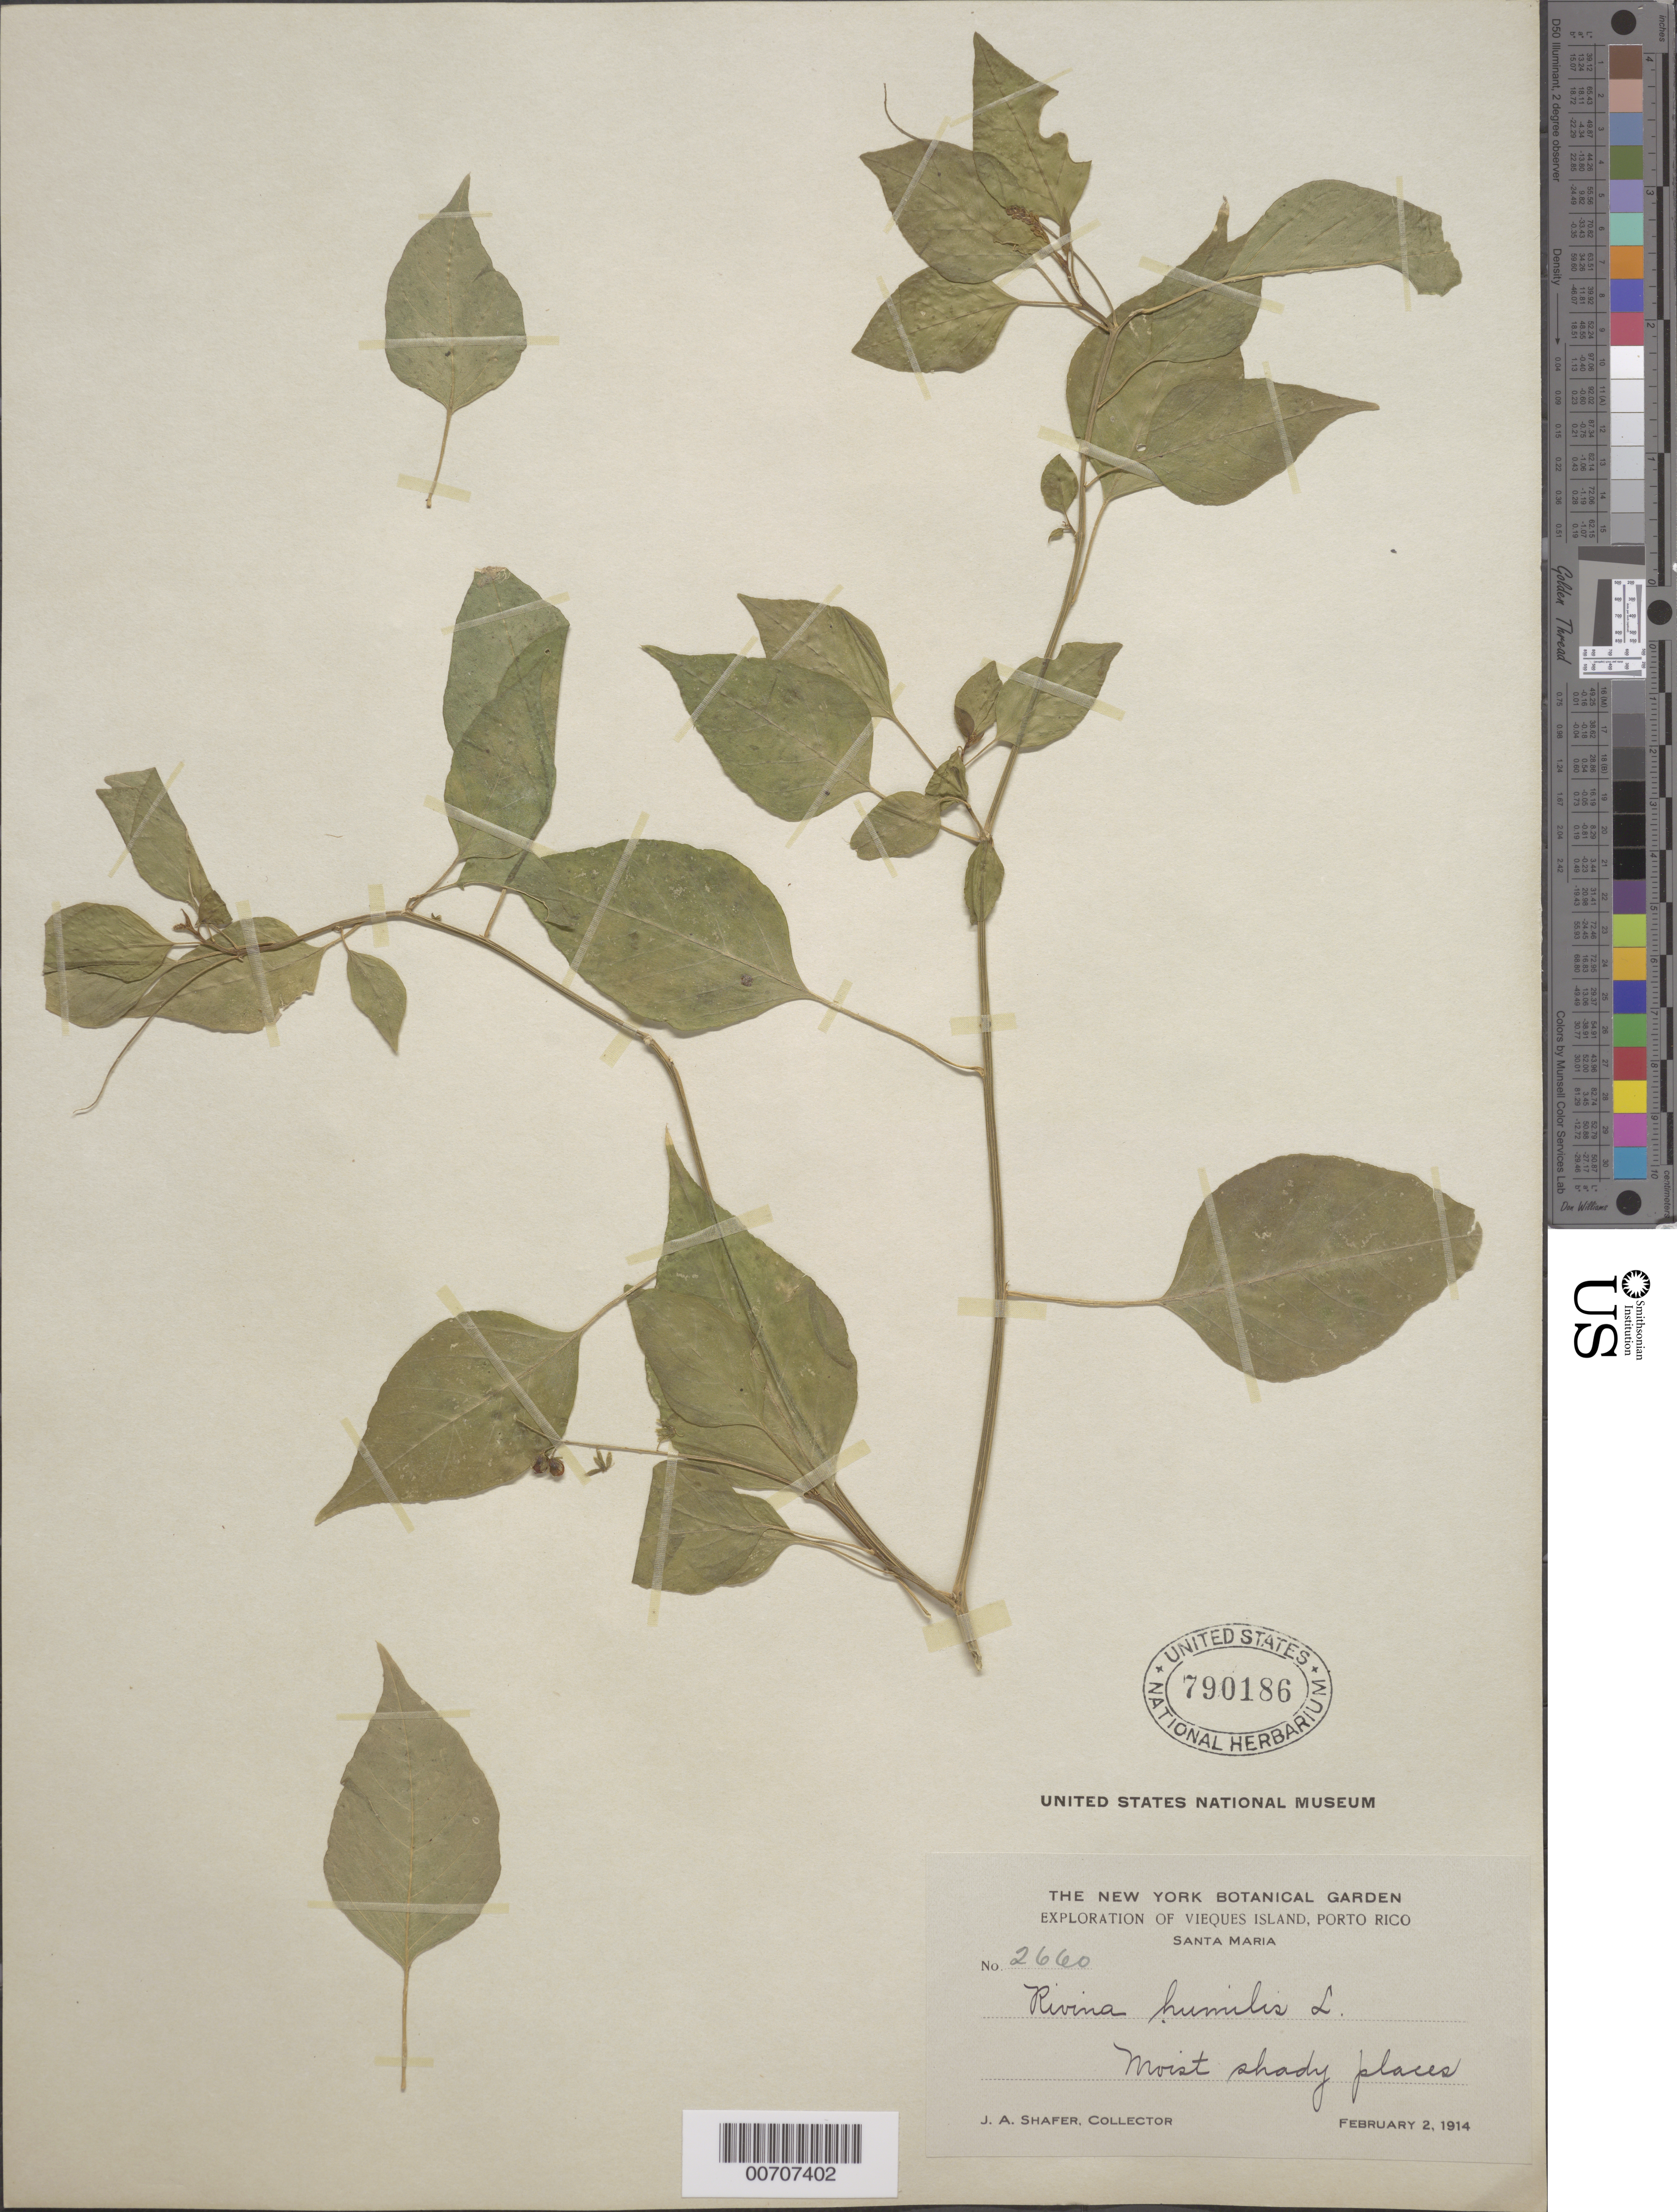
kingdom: Plantae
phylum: Tracheophyta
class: Magnoliopsida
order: Caryophyllales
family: Phytolaccaceae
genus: Rivina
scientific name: Rivina humilis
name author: L.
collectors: J. A. Shafer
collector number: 2660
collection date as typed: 02 Feb 1914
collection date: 1914-02-02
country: Puerto Rico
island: Vieques Island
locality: Santa Maria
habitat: Moist shady places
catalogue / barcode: US 790186